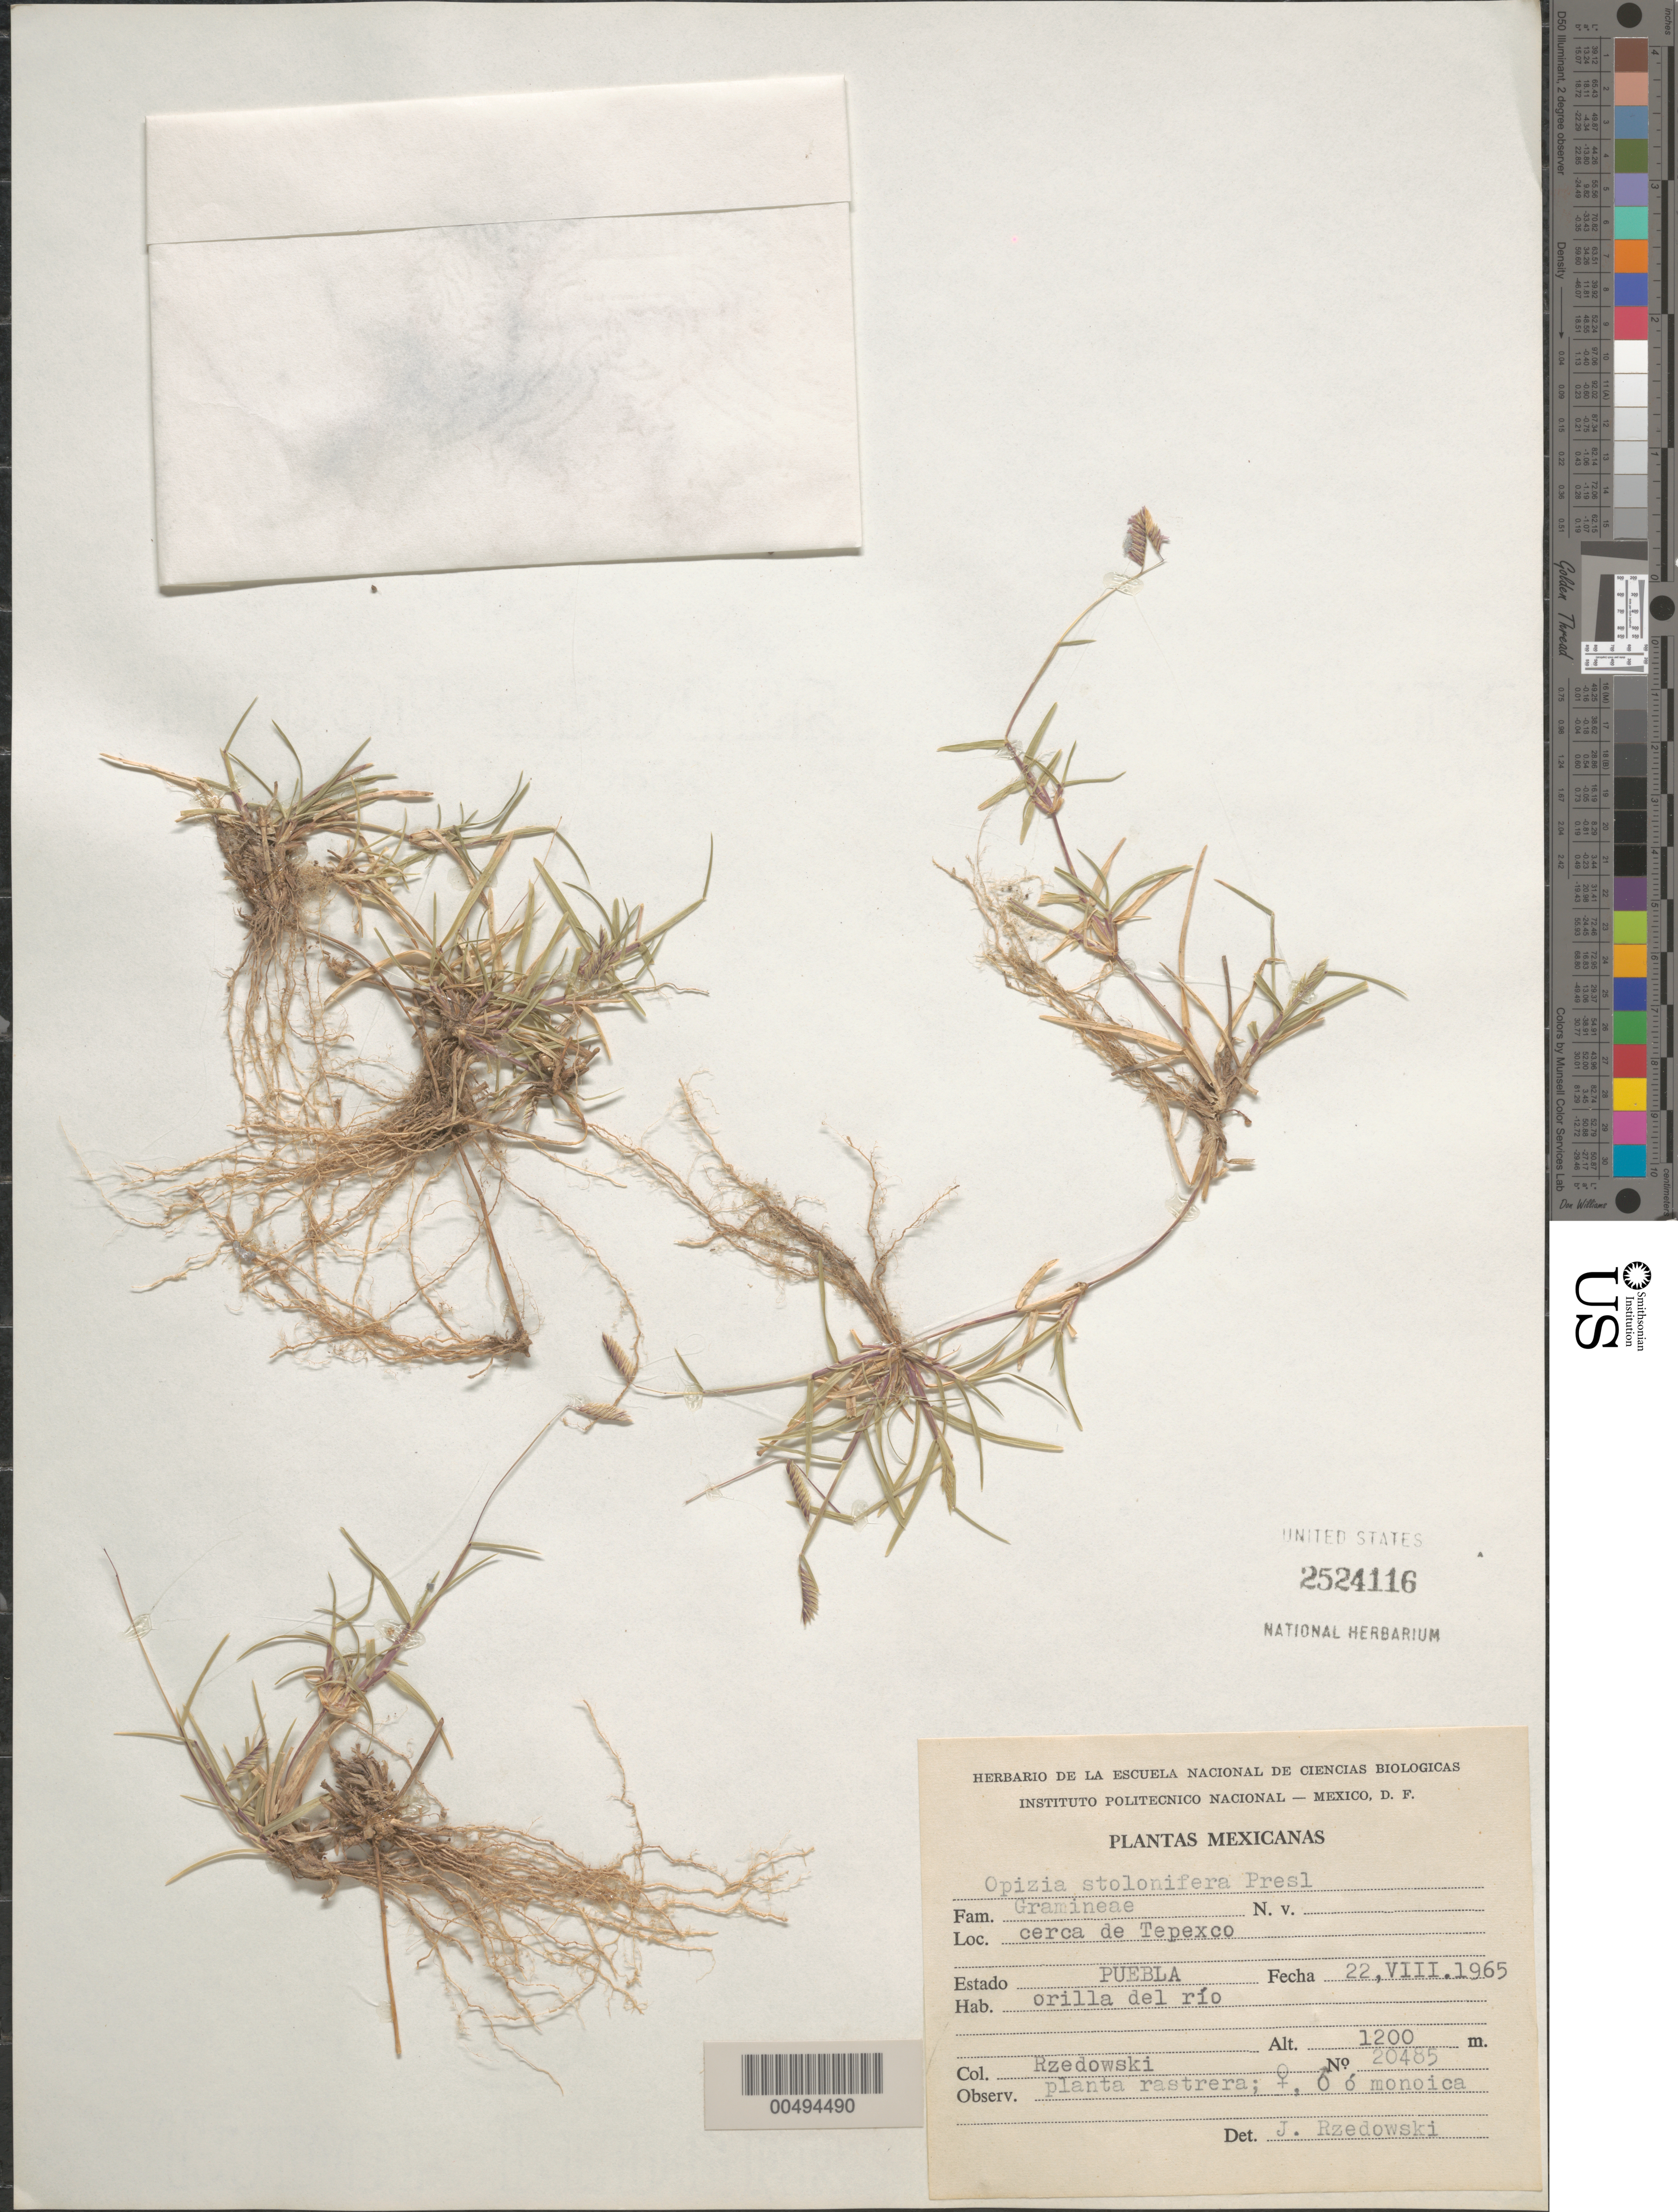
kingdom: Plantae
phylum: Tracheophyta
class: Liliopsida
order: Poales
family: Poaceae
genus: Opizia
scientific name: Opizia stolonifera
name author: J. Presl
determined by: Rzedowski, J.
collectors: J. Rzedowski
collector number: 20485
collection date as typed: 22 Aug 1965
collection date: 1965-08-22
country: Mexico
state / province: Puebla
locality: Cerca de Tepexco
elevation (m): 1200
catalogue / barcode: US 2524116